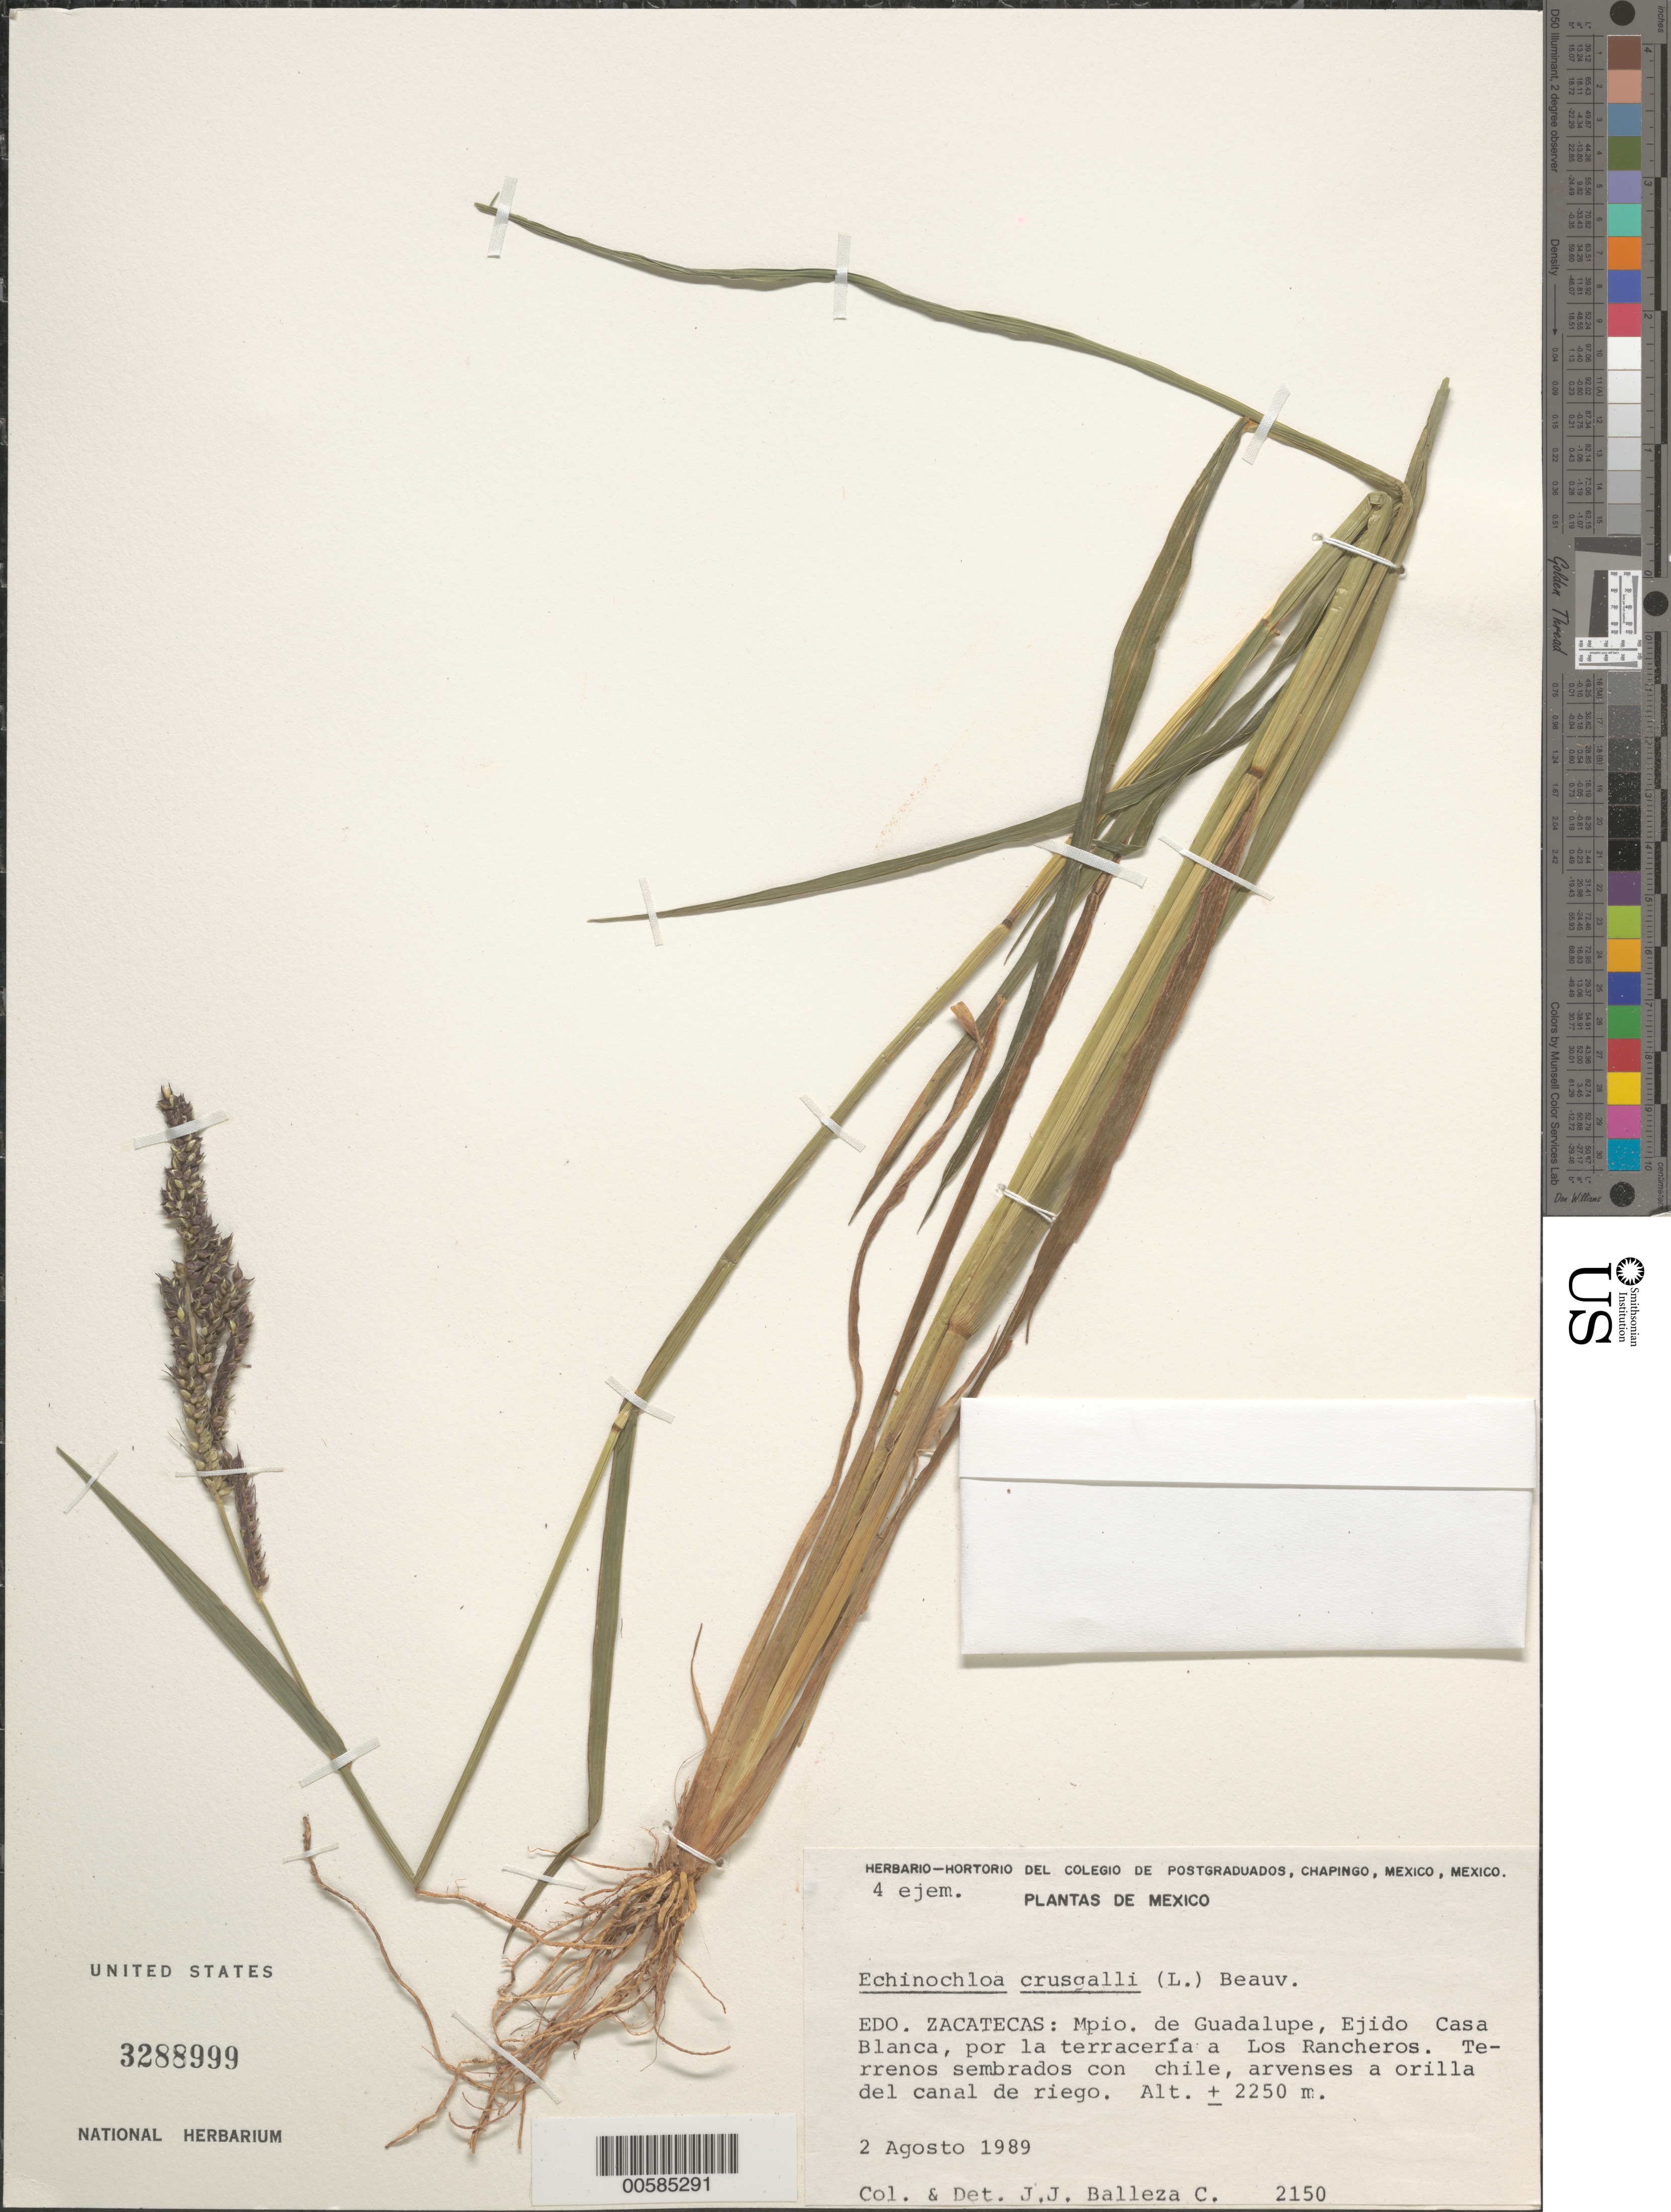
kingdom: Plantae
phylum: Tracheophyta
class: Liliopsida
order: Poales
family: Poaceae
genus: Echinochloa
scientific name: Echinochloa crus-galli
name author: (L.) P. Beauv.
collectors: J. J. Balleza C.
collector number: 2150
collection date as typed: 2 Aug 1989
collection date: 1989-08-02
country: Mexico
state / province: Zacatecas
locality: Mpio de Guadalupe, Ejido Casa Blanca, por la terracerfa a Los Rancheros.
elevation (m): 2250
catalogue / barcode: US 3288999